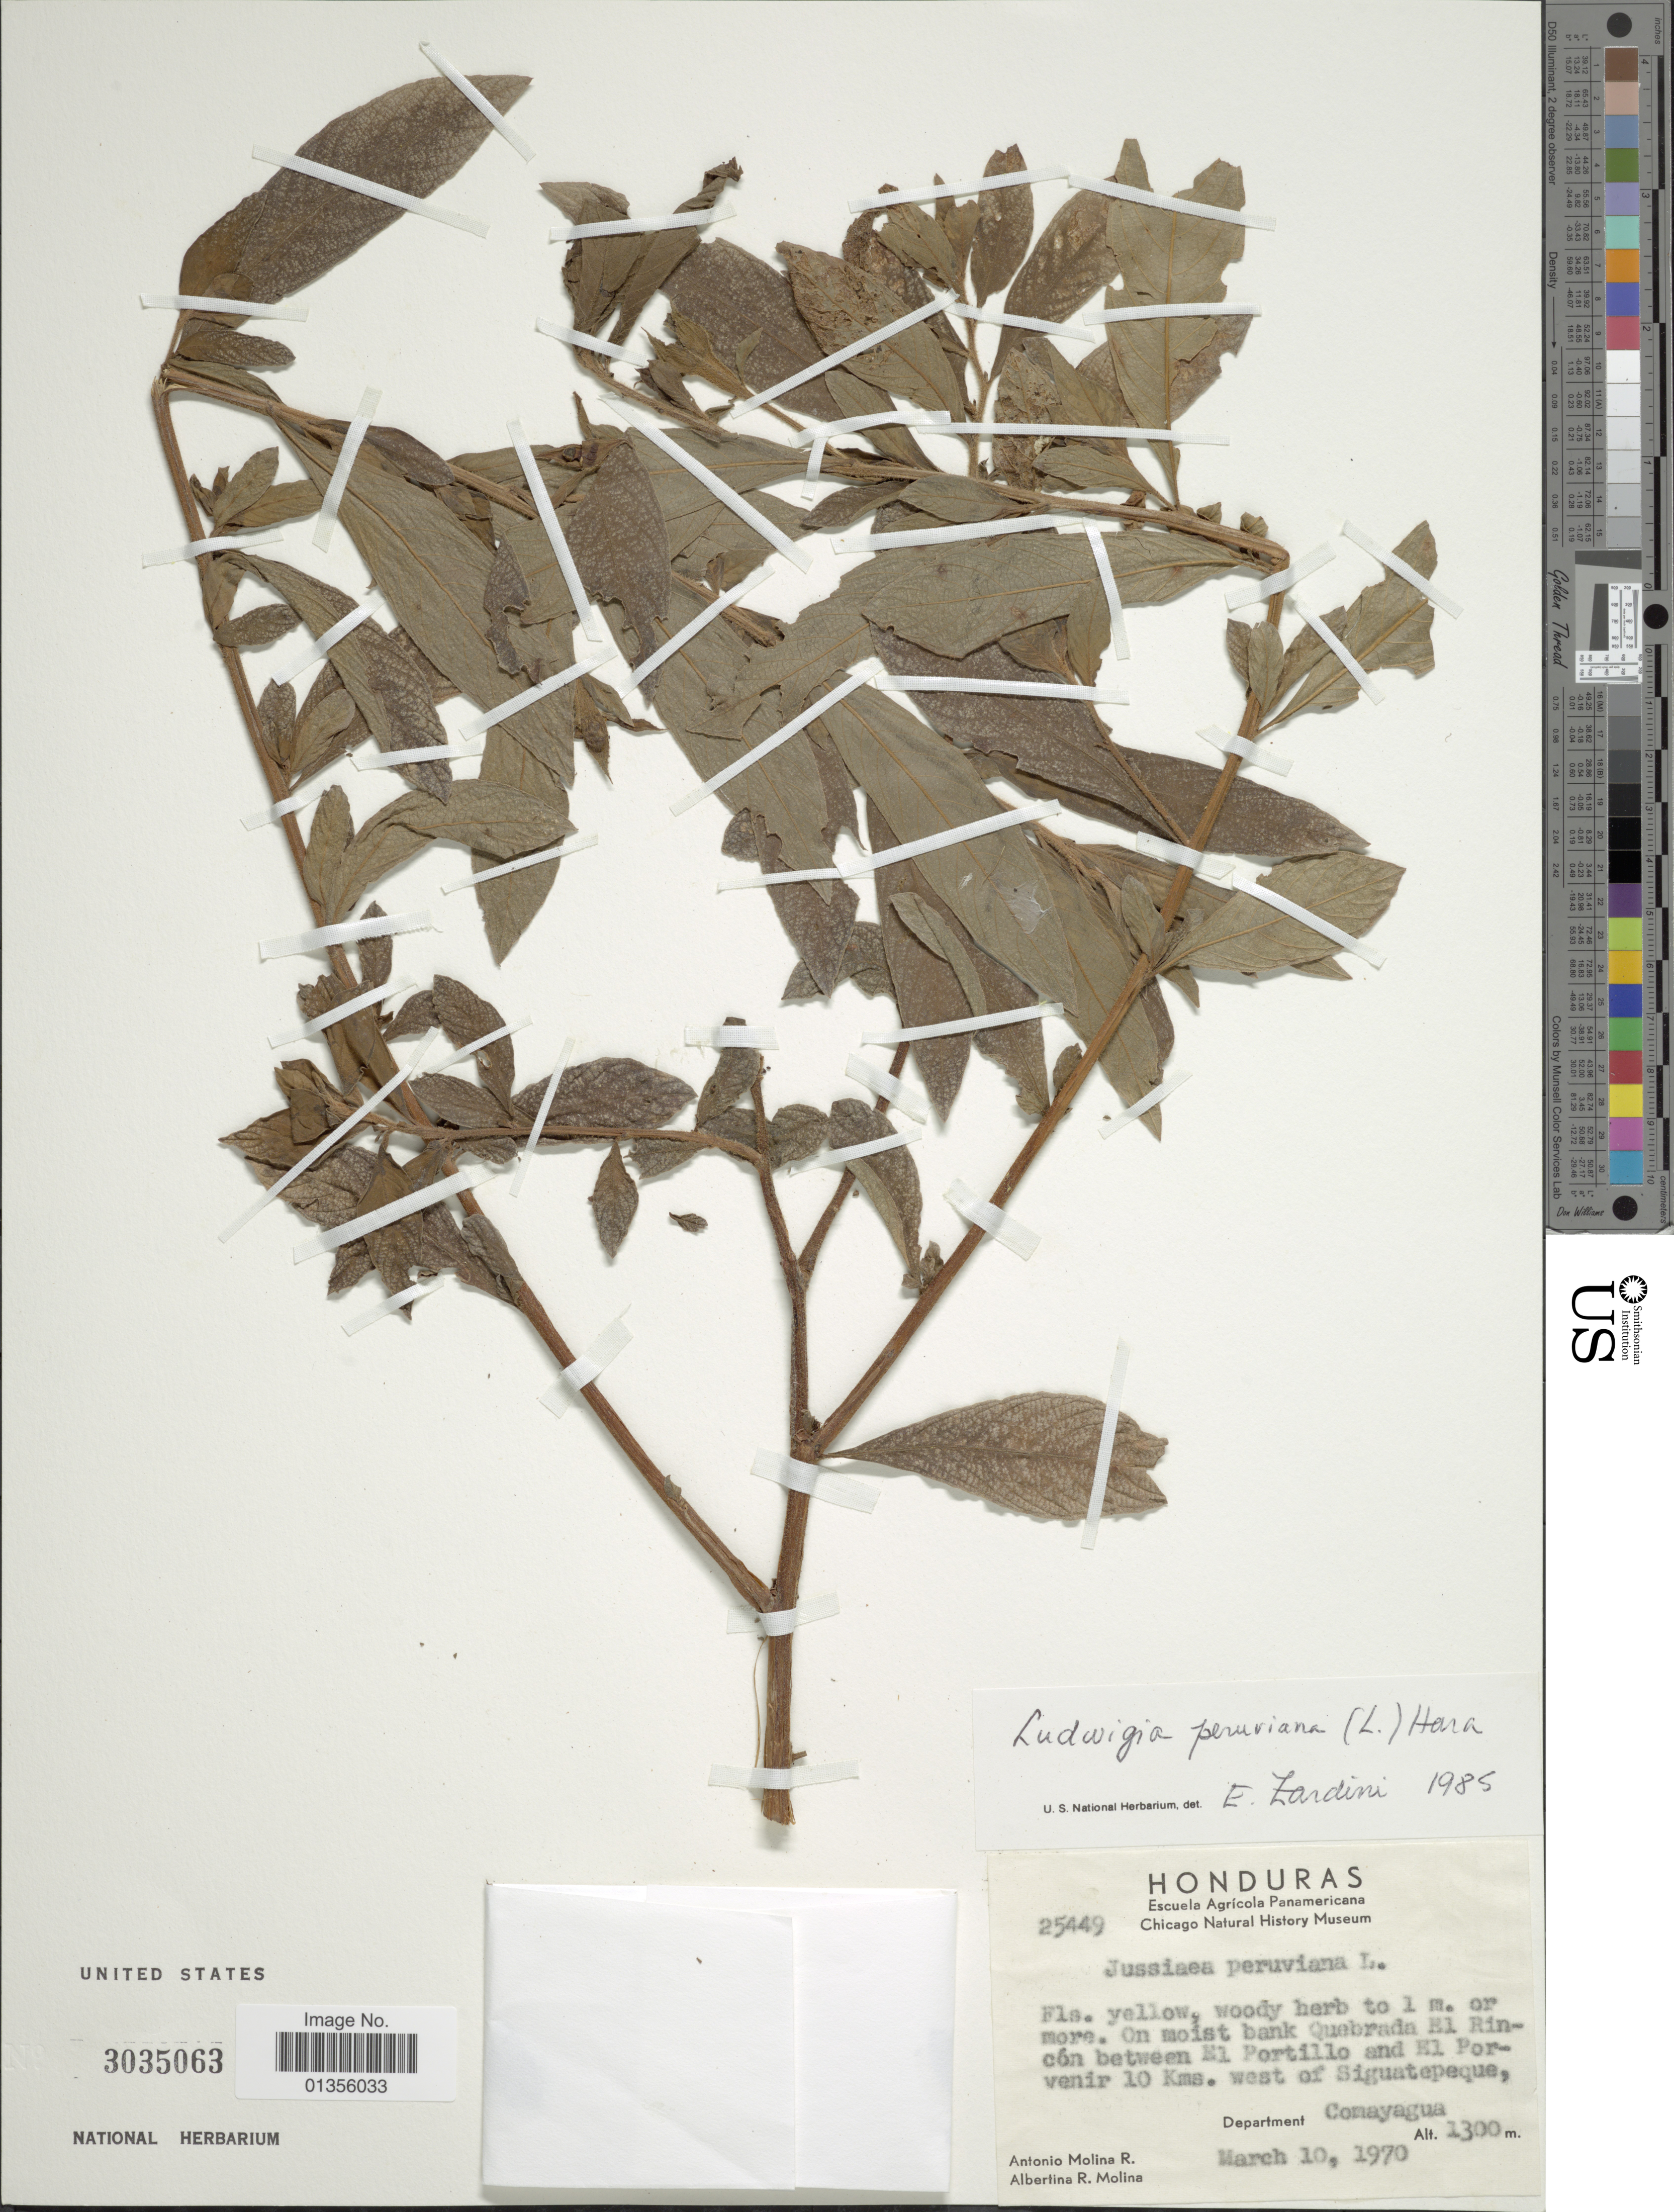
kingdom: Plantae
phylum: Tracheophyta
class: Magnoliopsida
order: Myrtales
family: Onagraceae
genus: Ludwigia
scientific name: Ludwigia peruviana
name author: (L.) H. Hara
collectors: A. Molina R. & A. R. Molina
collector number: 25449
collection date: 1970-03-10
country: Honduras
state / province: Comayagua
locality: On moist bank Quebrada El Rincón between El Portillo and El Porvenir 10 Kms. west of Siguatepeque, Department Comayagua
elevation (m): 1300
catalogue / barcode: US 3035063